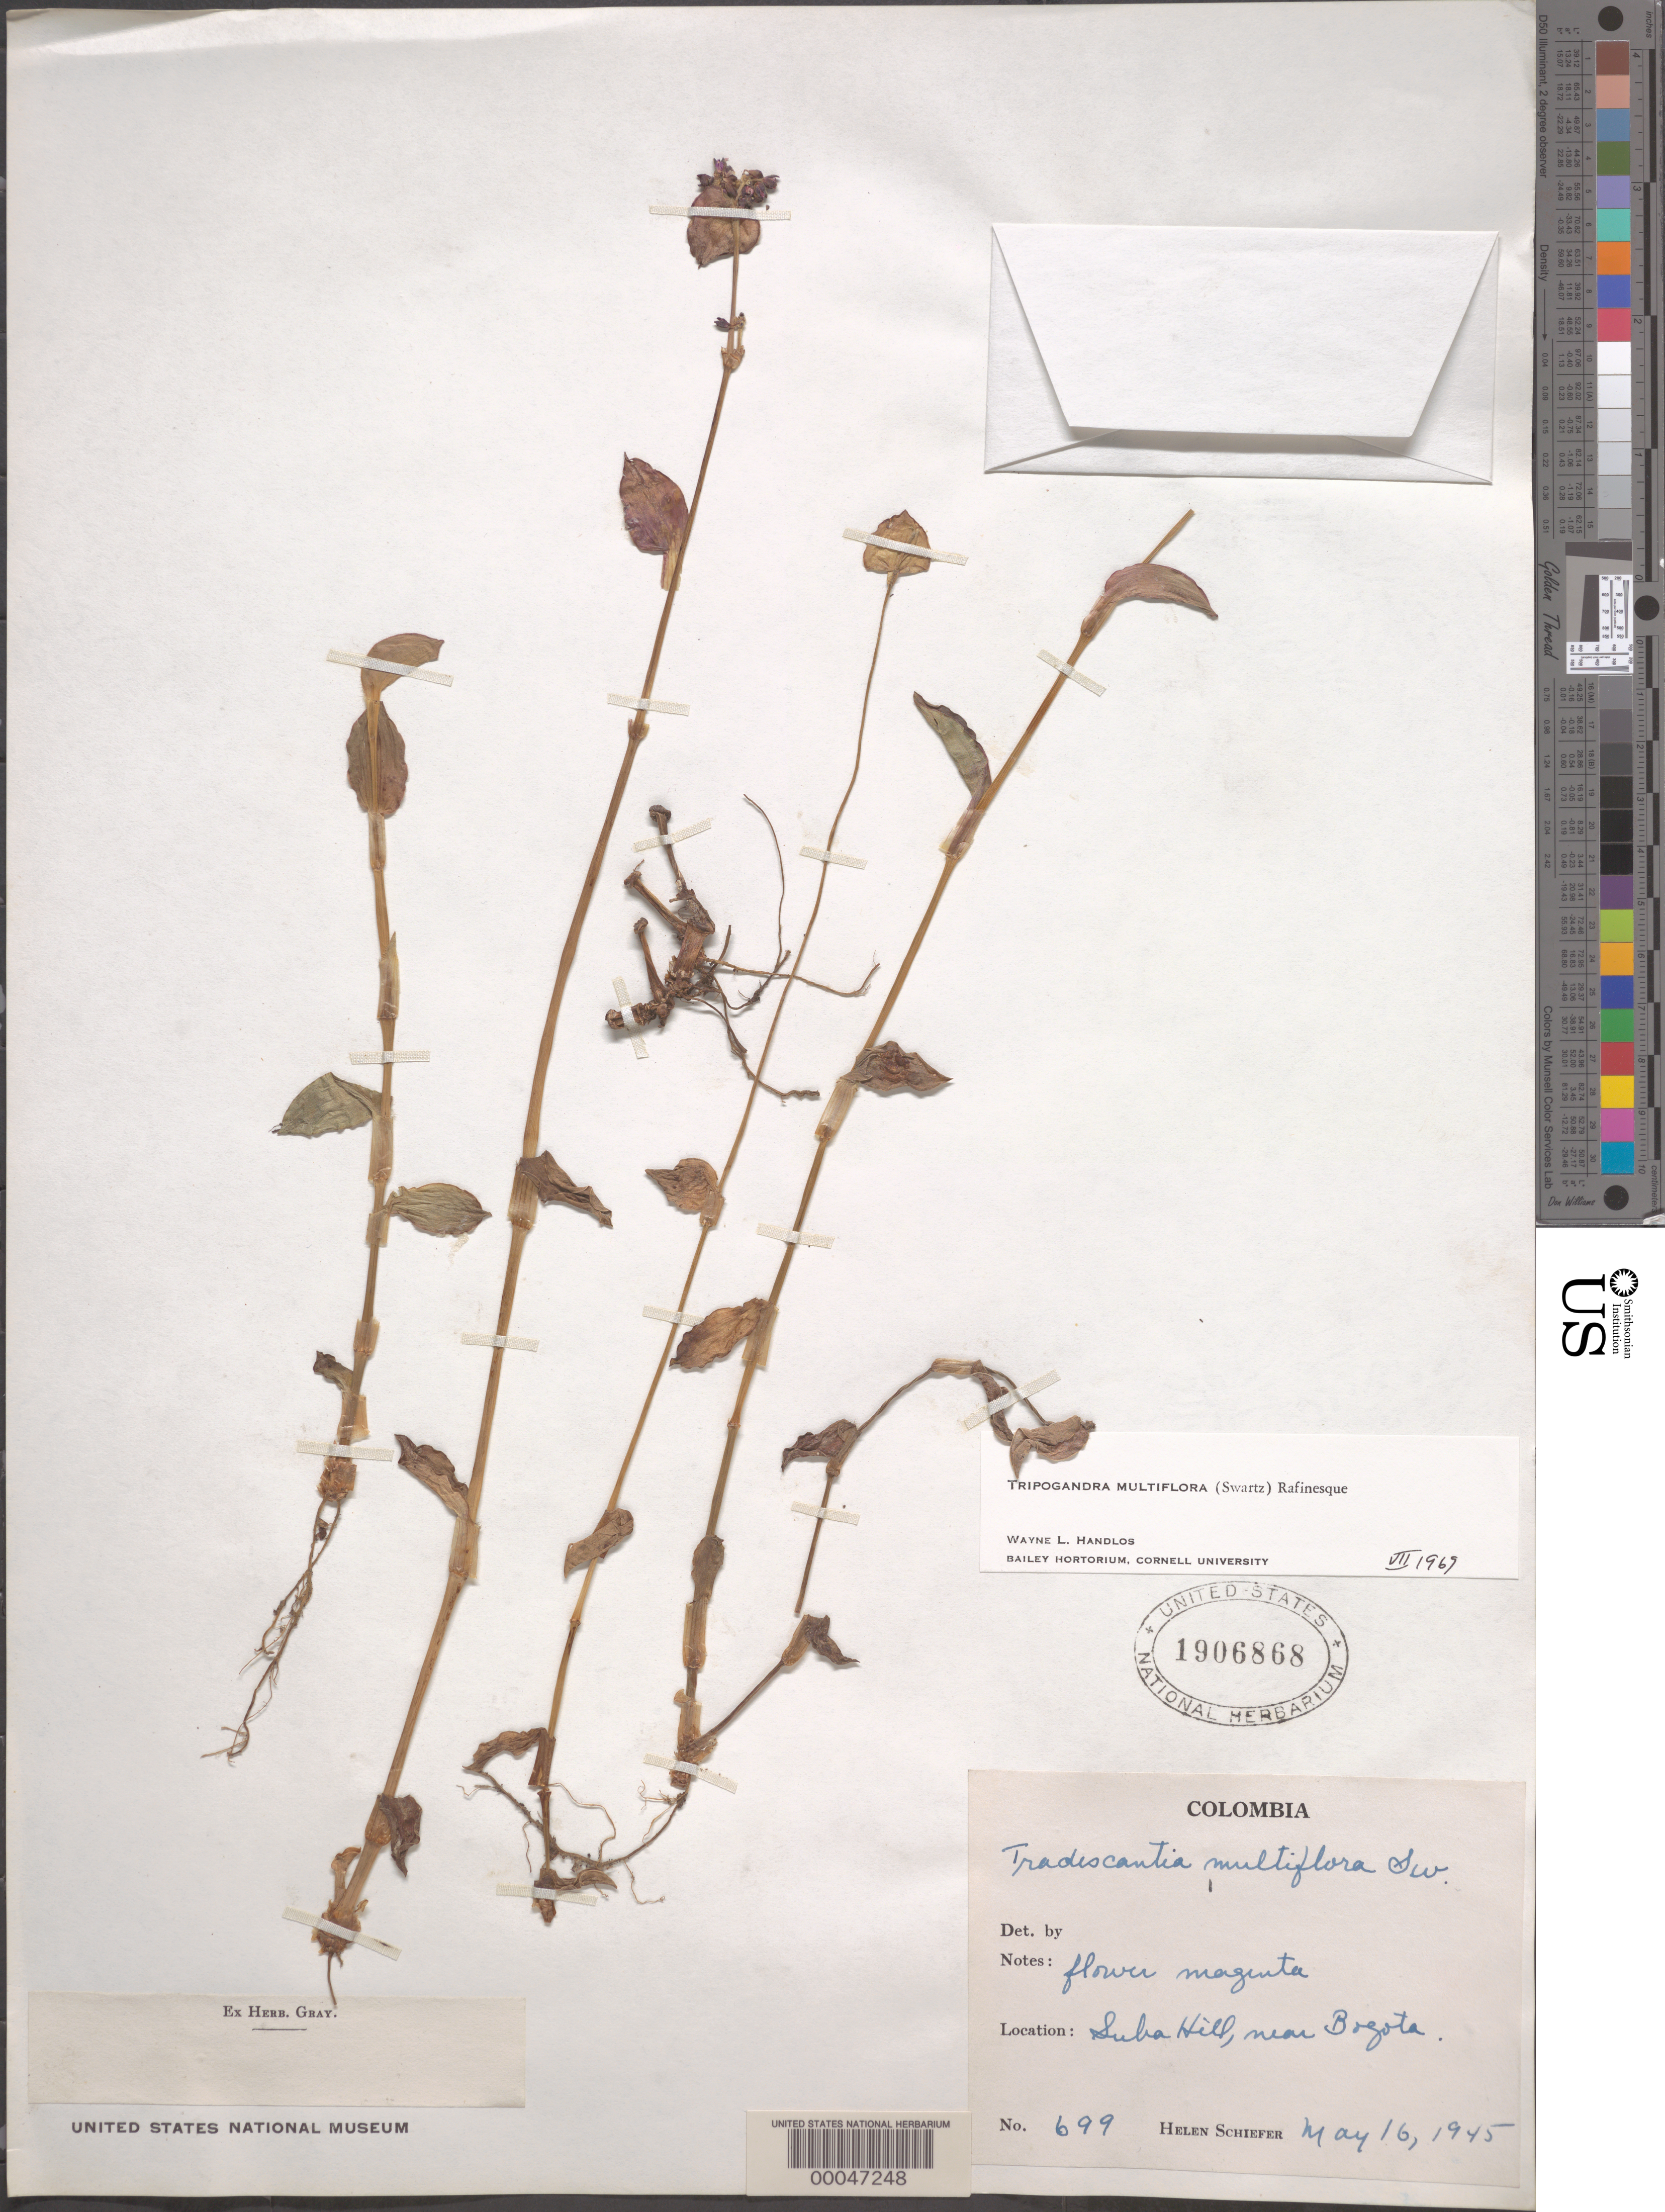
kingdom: Plantae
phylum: Tracheophyta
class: Liliopsida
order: Commelinales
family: Commelinaceae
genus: Tripogandra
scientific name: Tripogandra multiflora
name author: (Sw.) Raf.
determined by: Handlos, W. L.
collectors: H. Schiefer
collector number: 699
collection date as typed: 16 May 1945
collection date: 1945-05-16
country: Colombia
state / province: Bogota D.C. / Cundinamarca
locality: Suba hill, near Bogota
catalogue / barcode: US 1906868